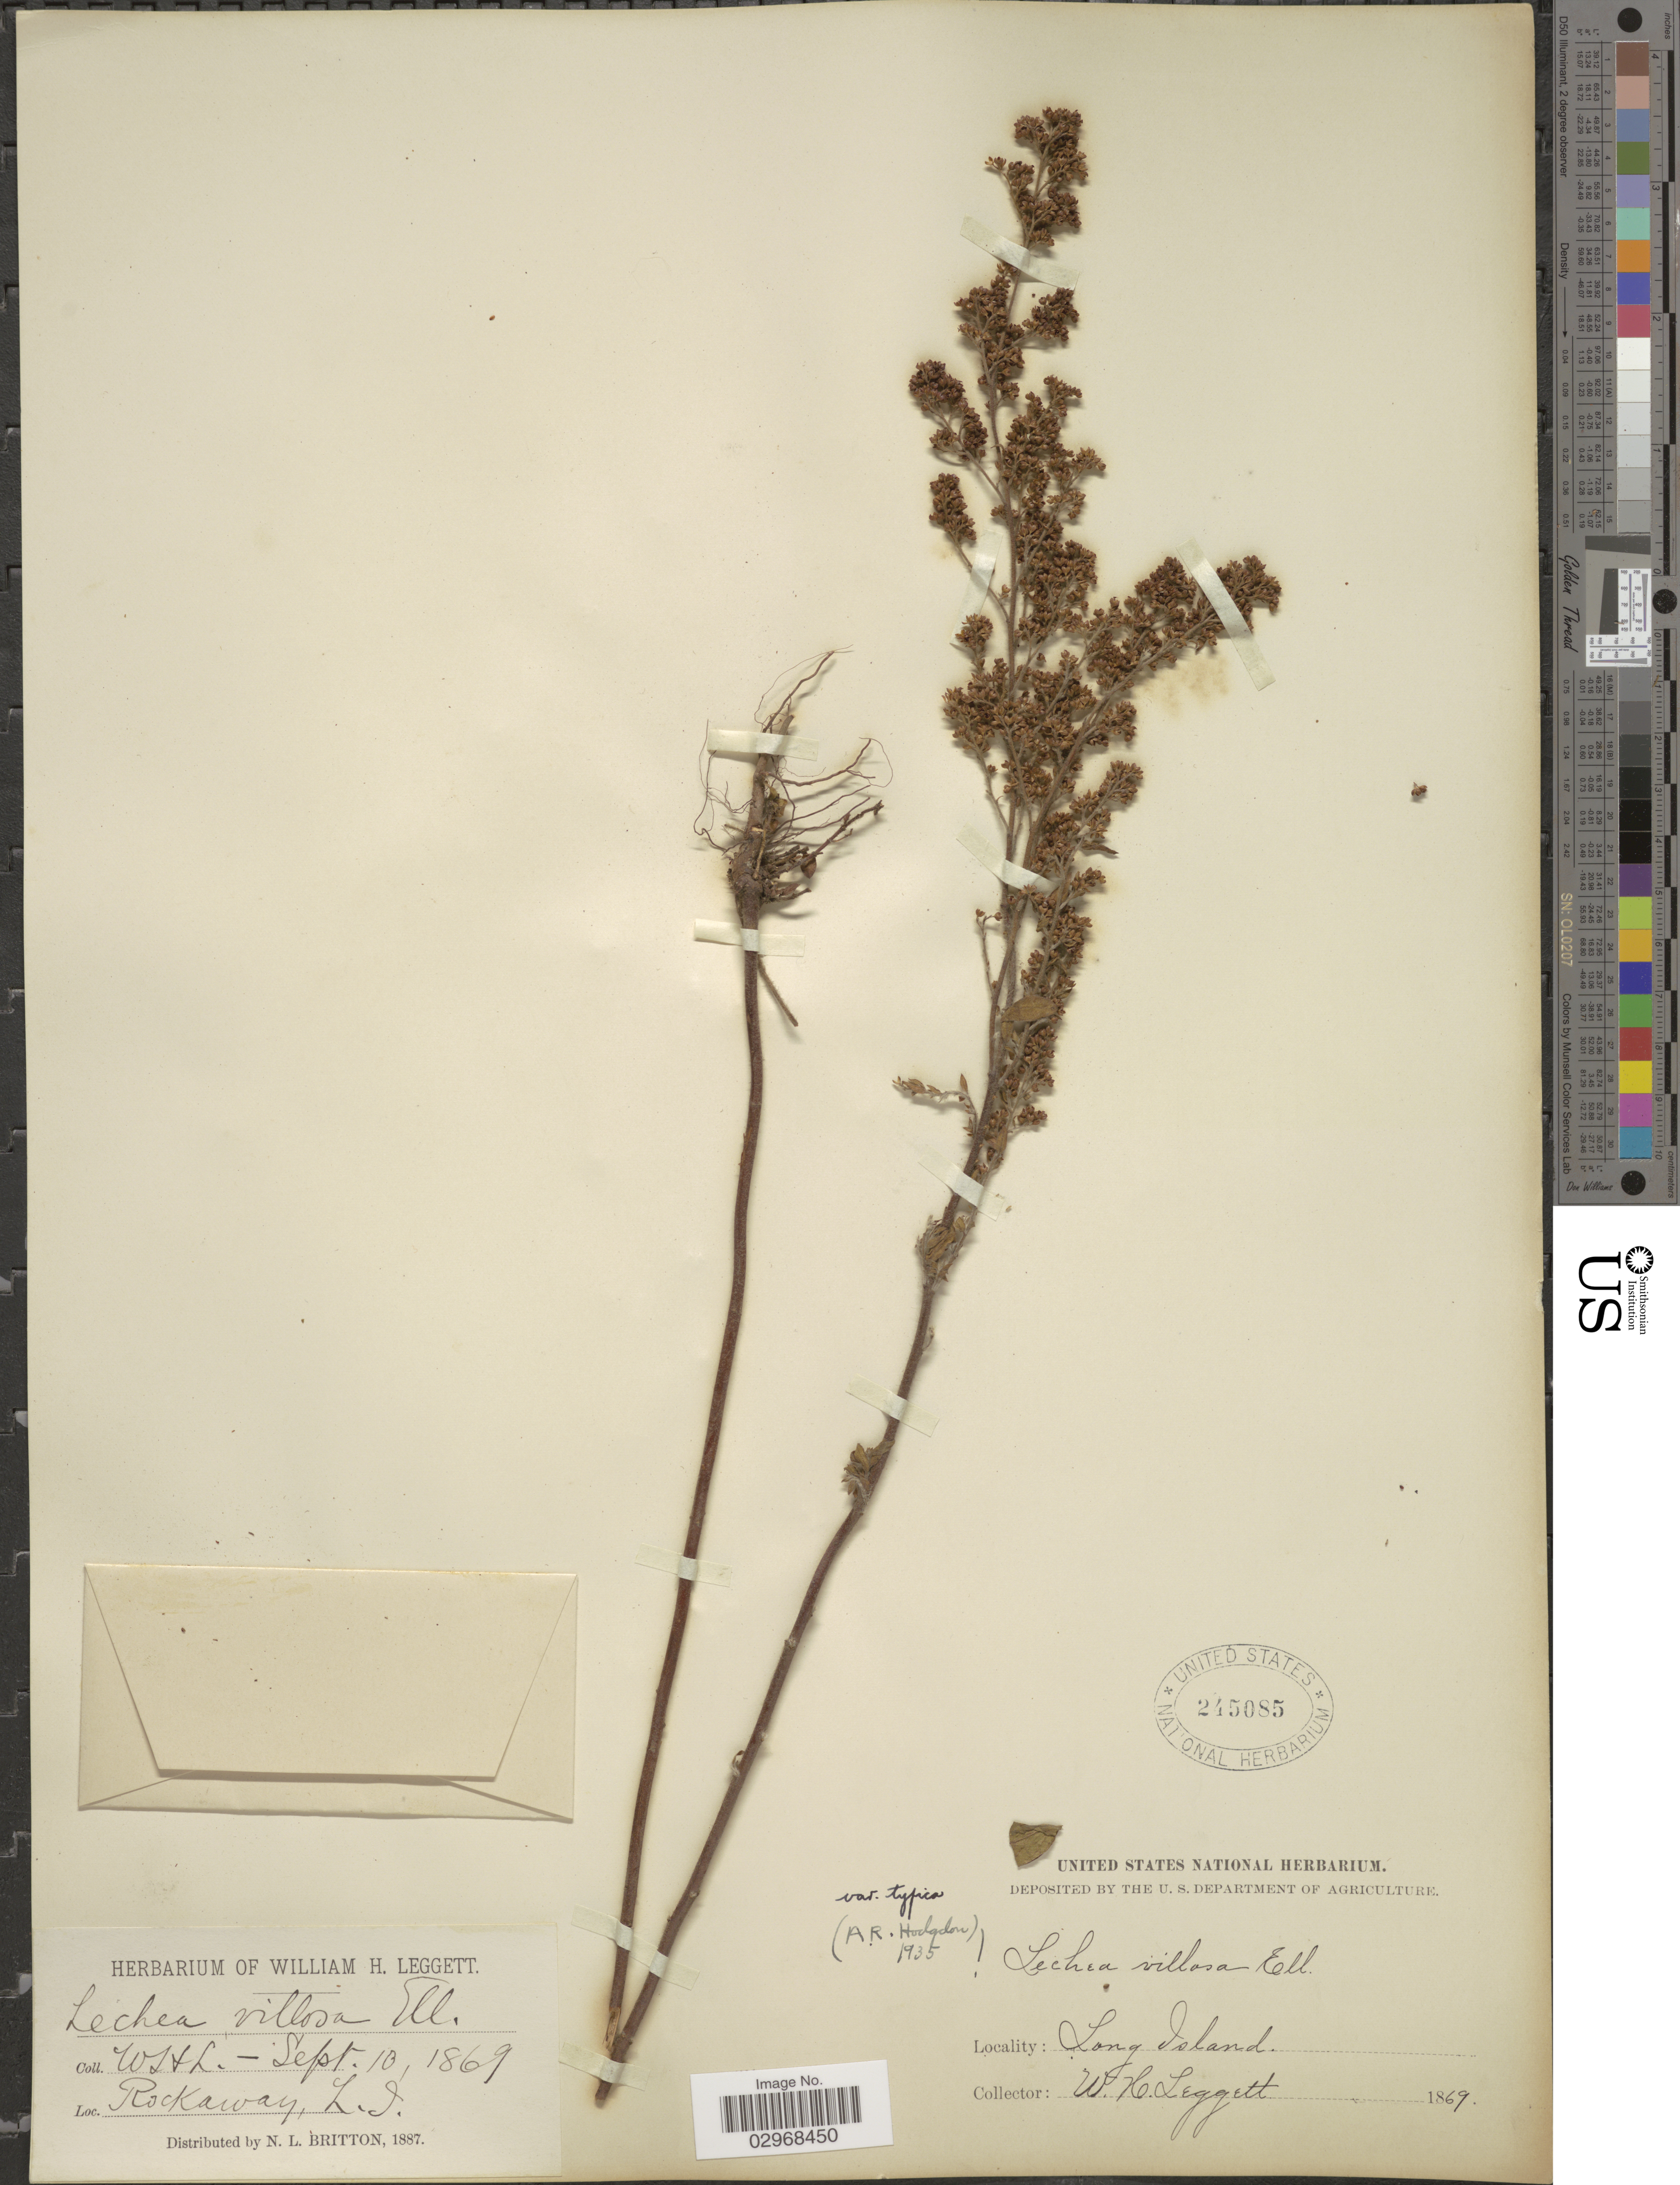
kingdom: Plantae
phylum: Tracheophyta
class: Magnoliopsida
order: Malvales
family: Cistaceae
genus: Lechea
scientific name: Lechea villosa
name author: Elliott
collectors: W. Leggett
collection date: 1869-09-10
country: United States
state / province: New York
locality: Long Island, Rockaway.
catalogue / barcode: US 245085